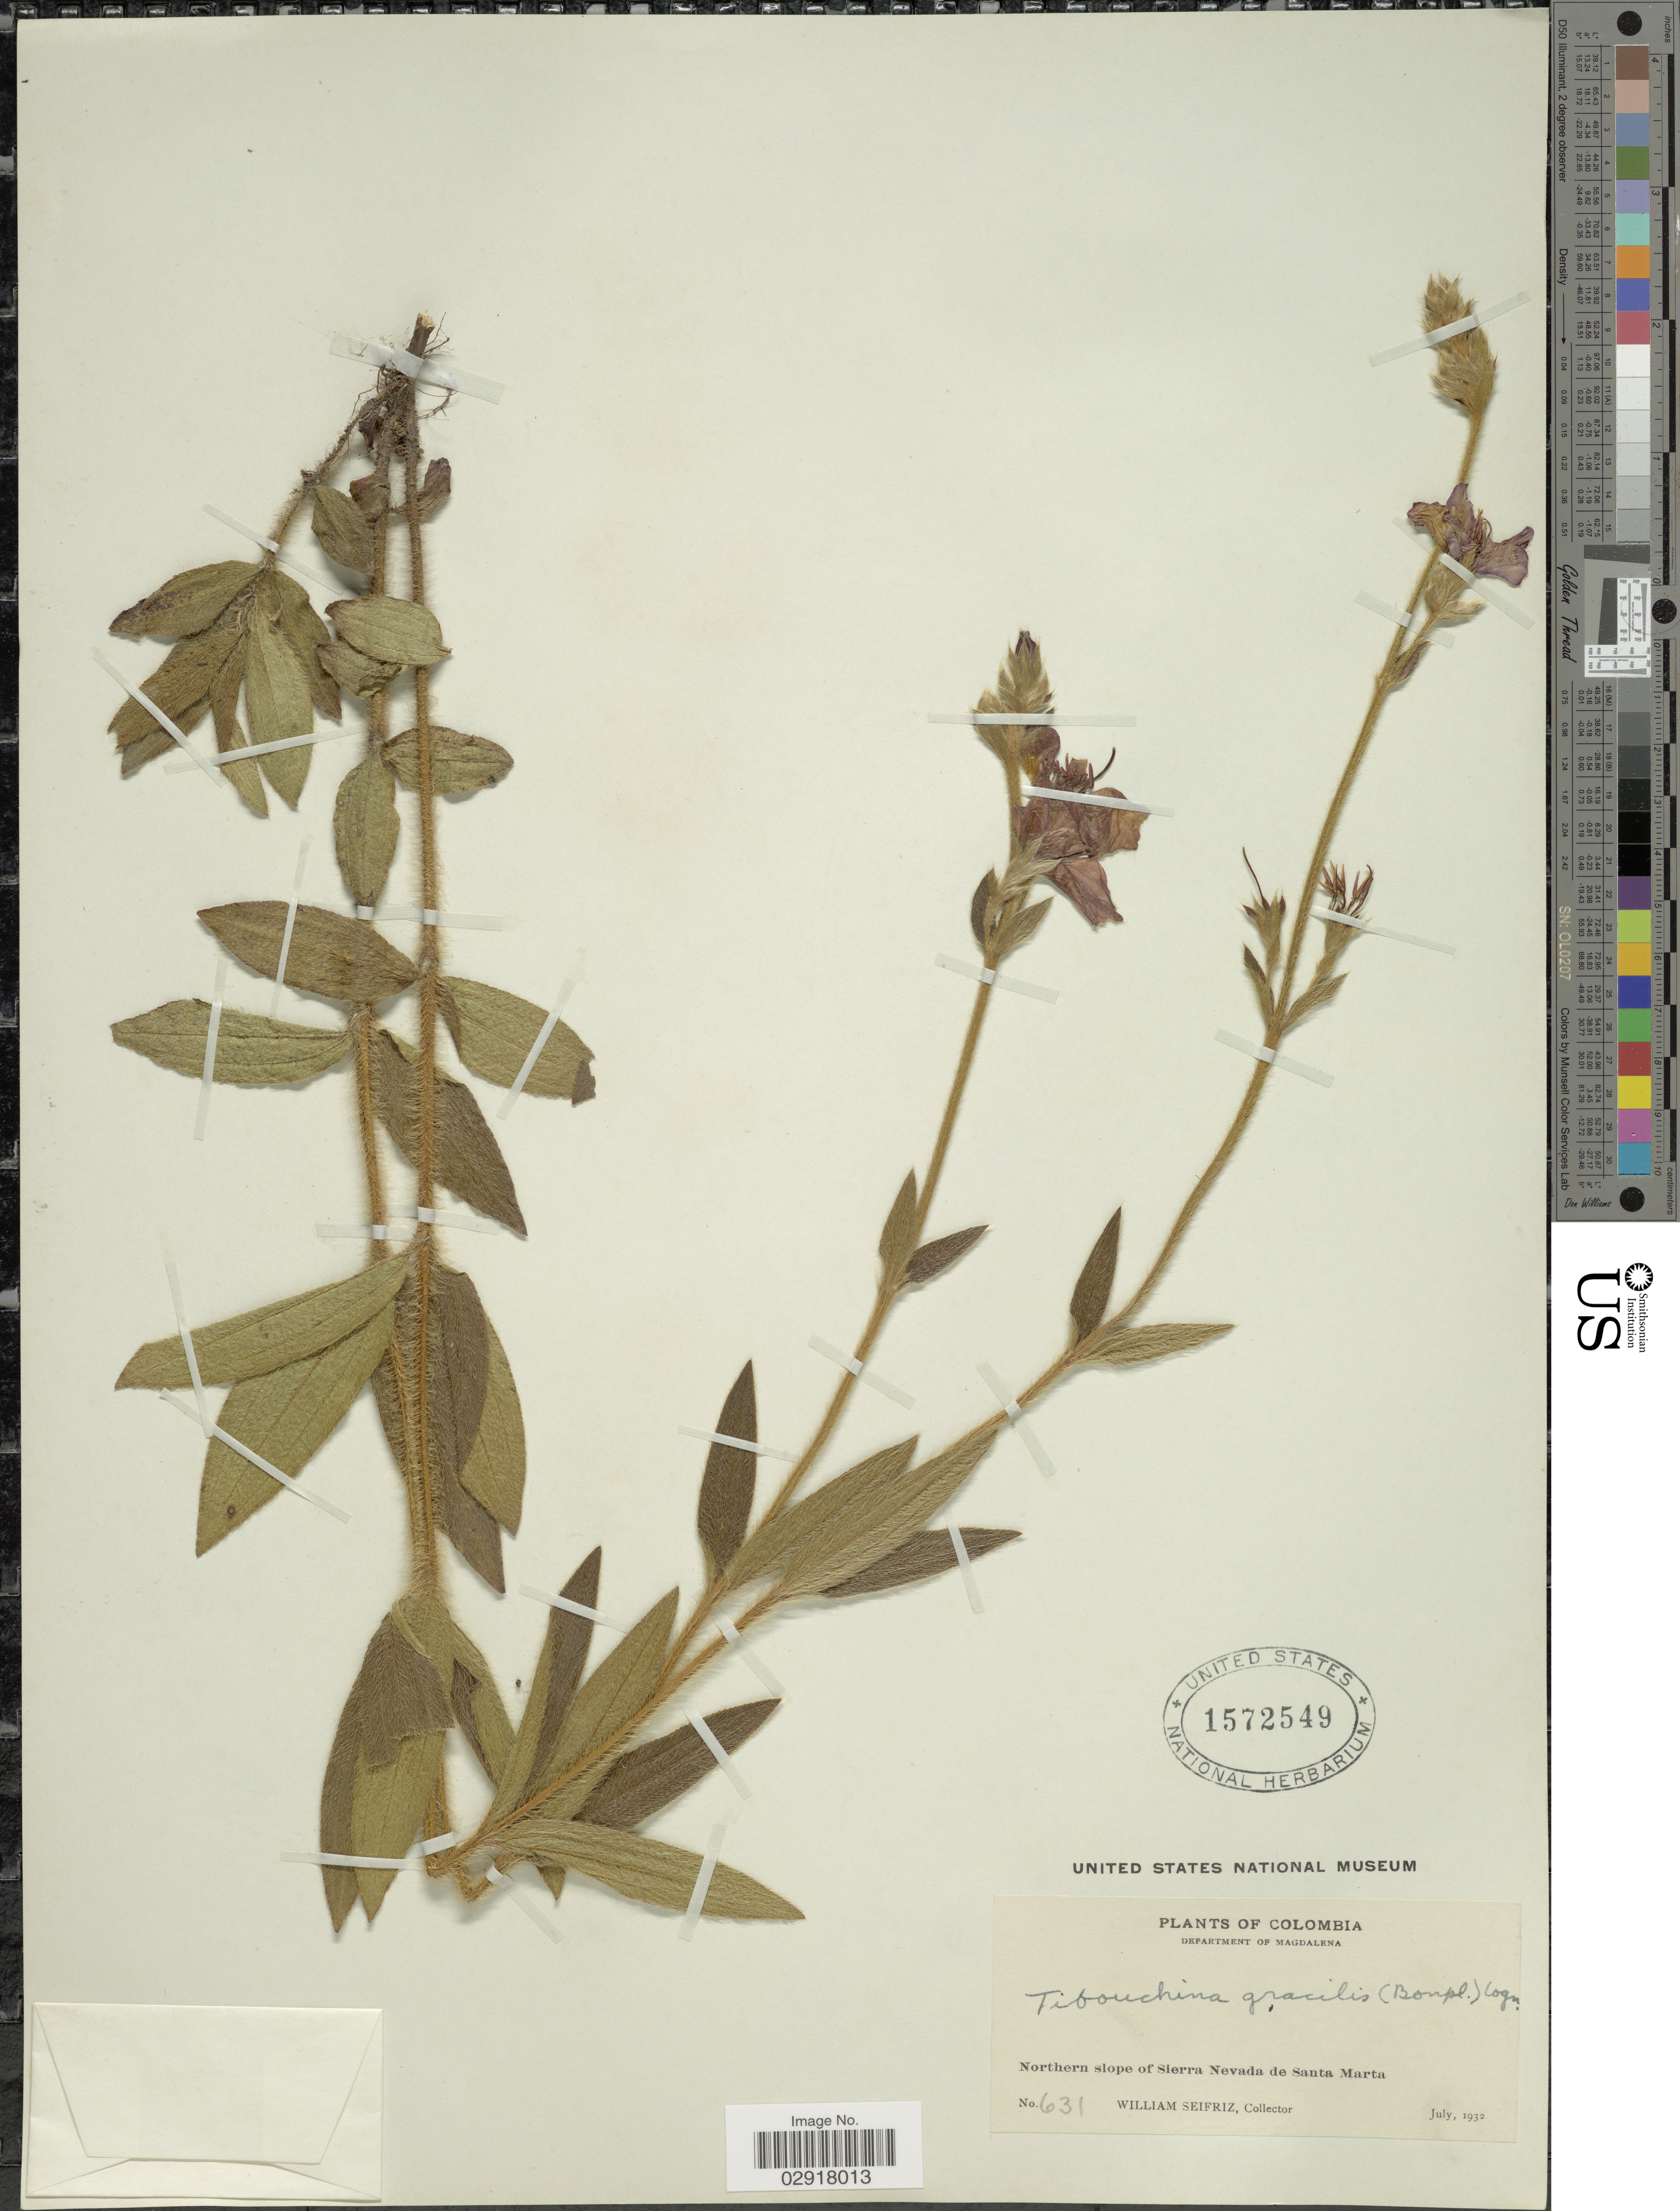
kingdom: Plantae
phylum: Tracheophyta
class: Magnoliopsida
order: Myrtales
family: Melastomataceae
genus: Chaetogastra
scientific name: Chaetogastra gracilis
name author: (Bonpl.) DC.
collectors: W. Seifriz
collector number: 631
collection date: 1932-07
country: Colombia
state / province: Magdalena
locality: Department of Magdalena. Northern slope of Sierra Nevada de Santa Marta.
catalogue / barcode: US 1572549